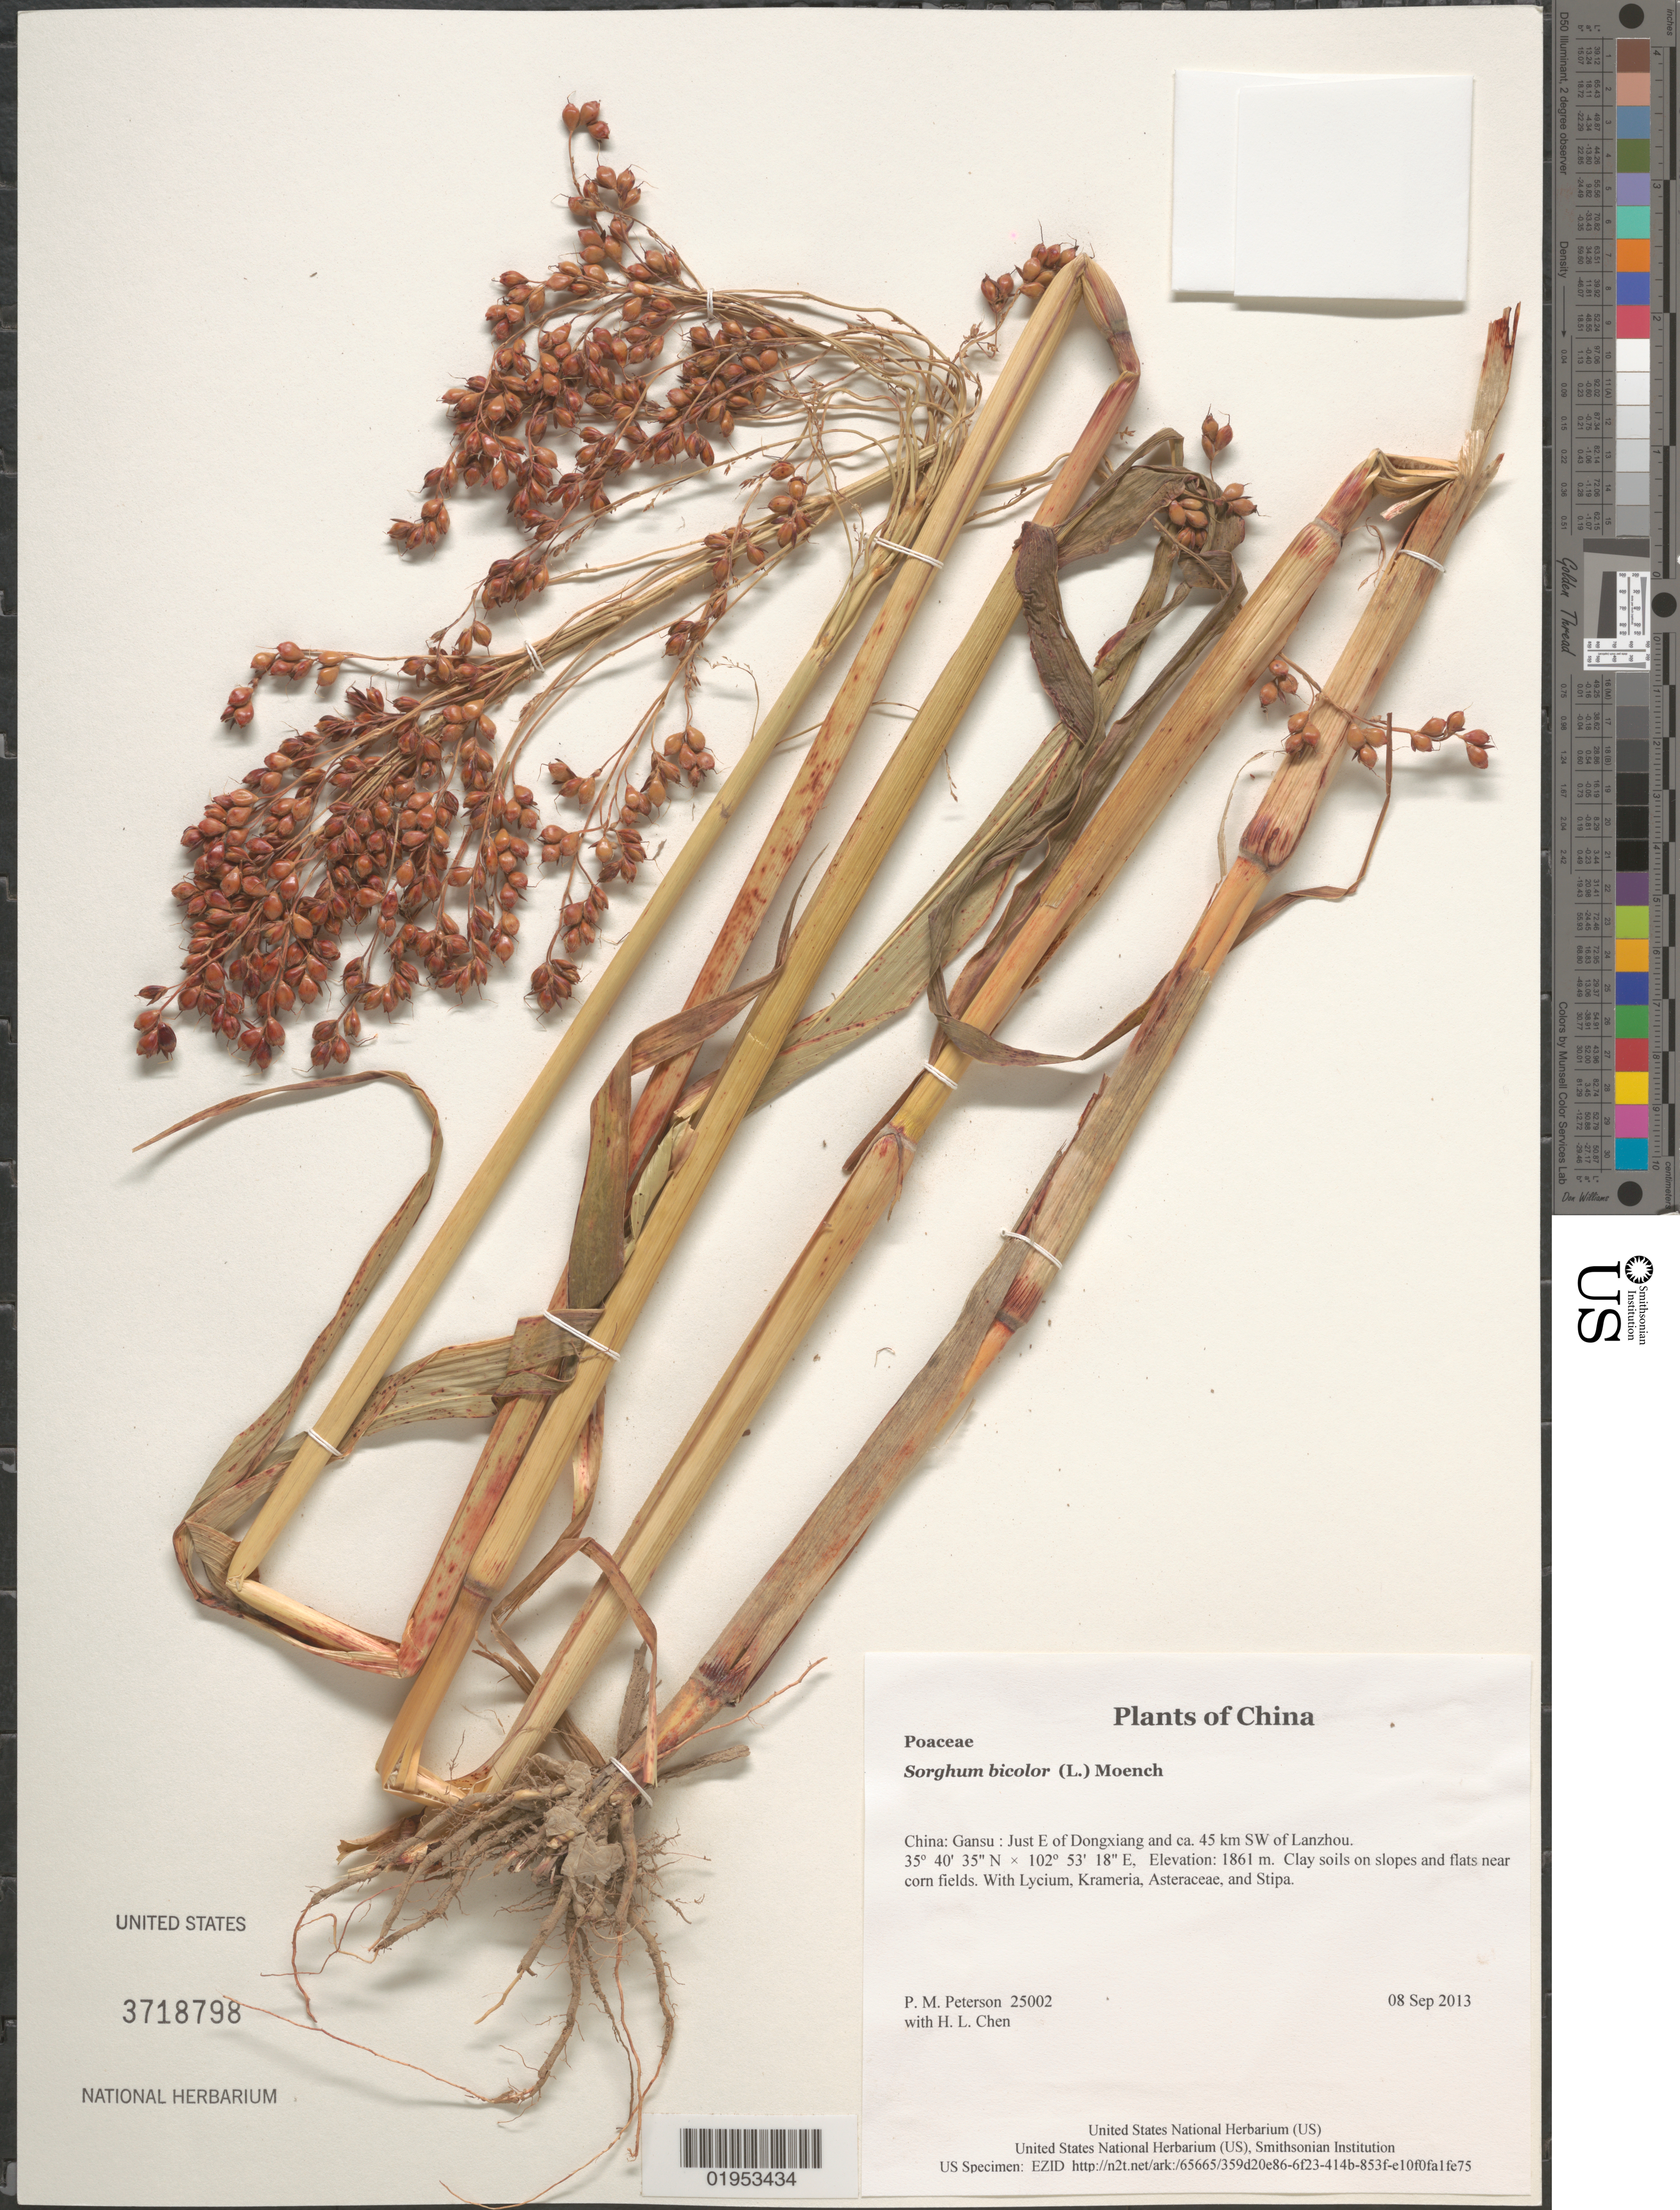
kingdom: Plantae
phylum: Tracheophyta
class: Liliopsida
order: Poales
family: Poaceae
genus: Sorghum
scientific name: Sorghum bicolor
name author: (L.) Moench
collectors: P. M. Peterson & H. L. Chen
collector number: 25002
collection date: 2013-09-08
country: China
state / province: Gansu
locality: Just E of Dongxiang and ca. 45 km SW of Lanzhou.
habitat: Clay soils on slopes and flats near corn fields.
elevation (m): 1861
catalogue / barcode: US 3718798